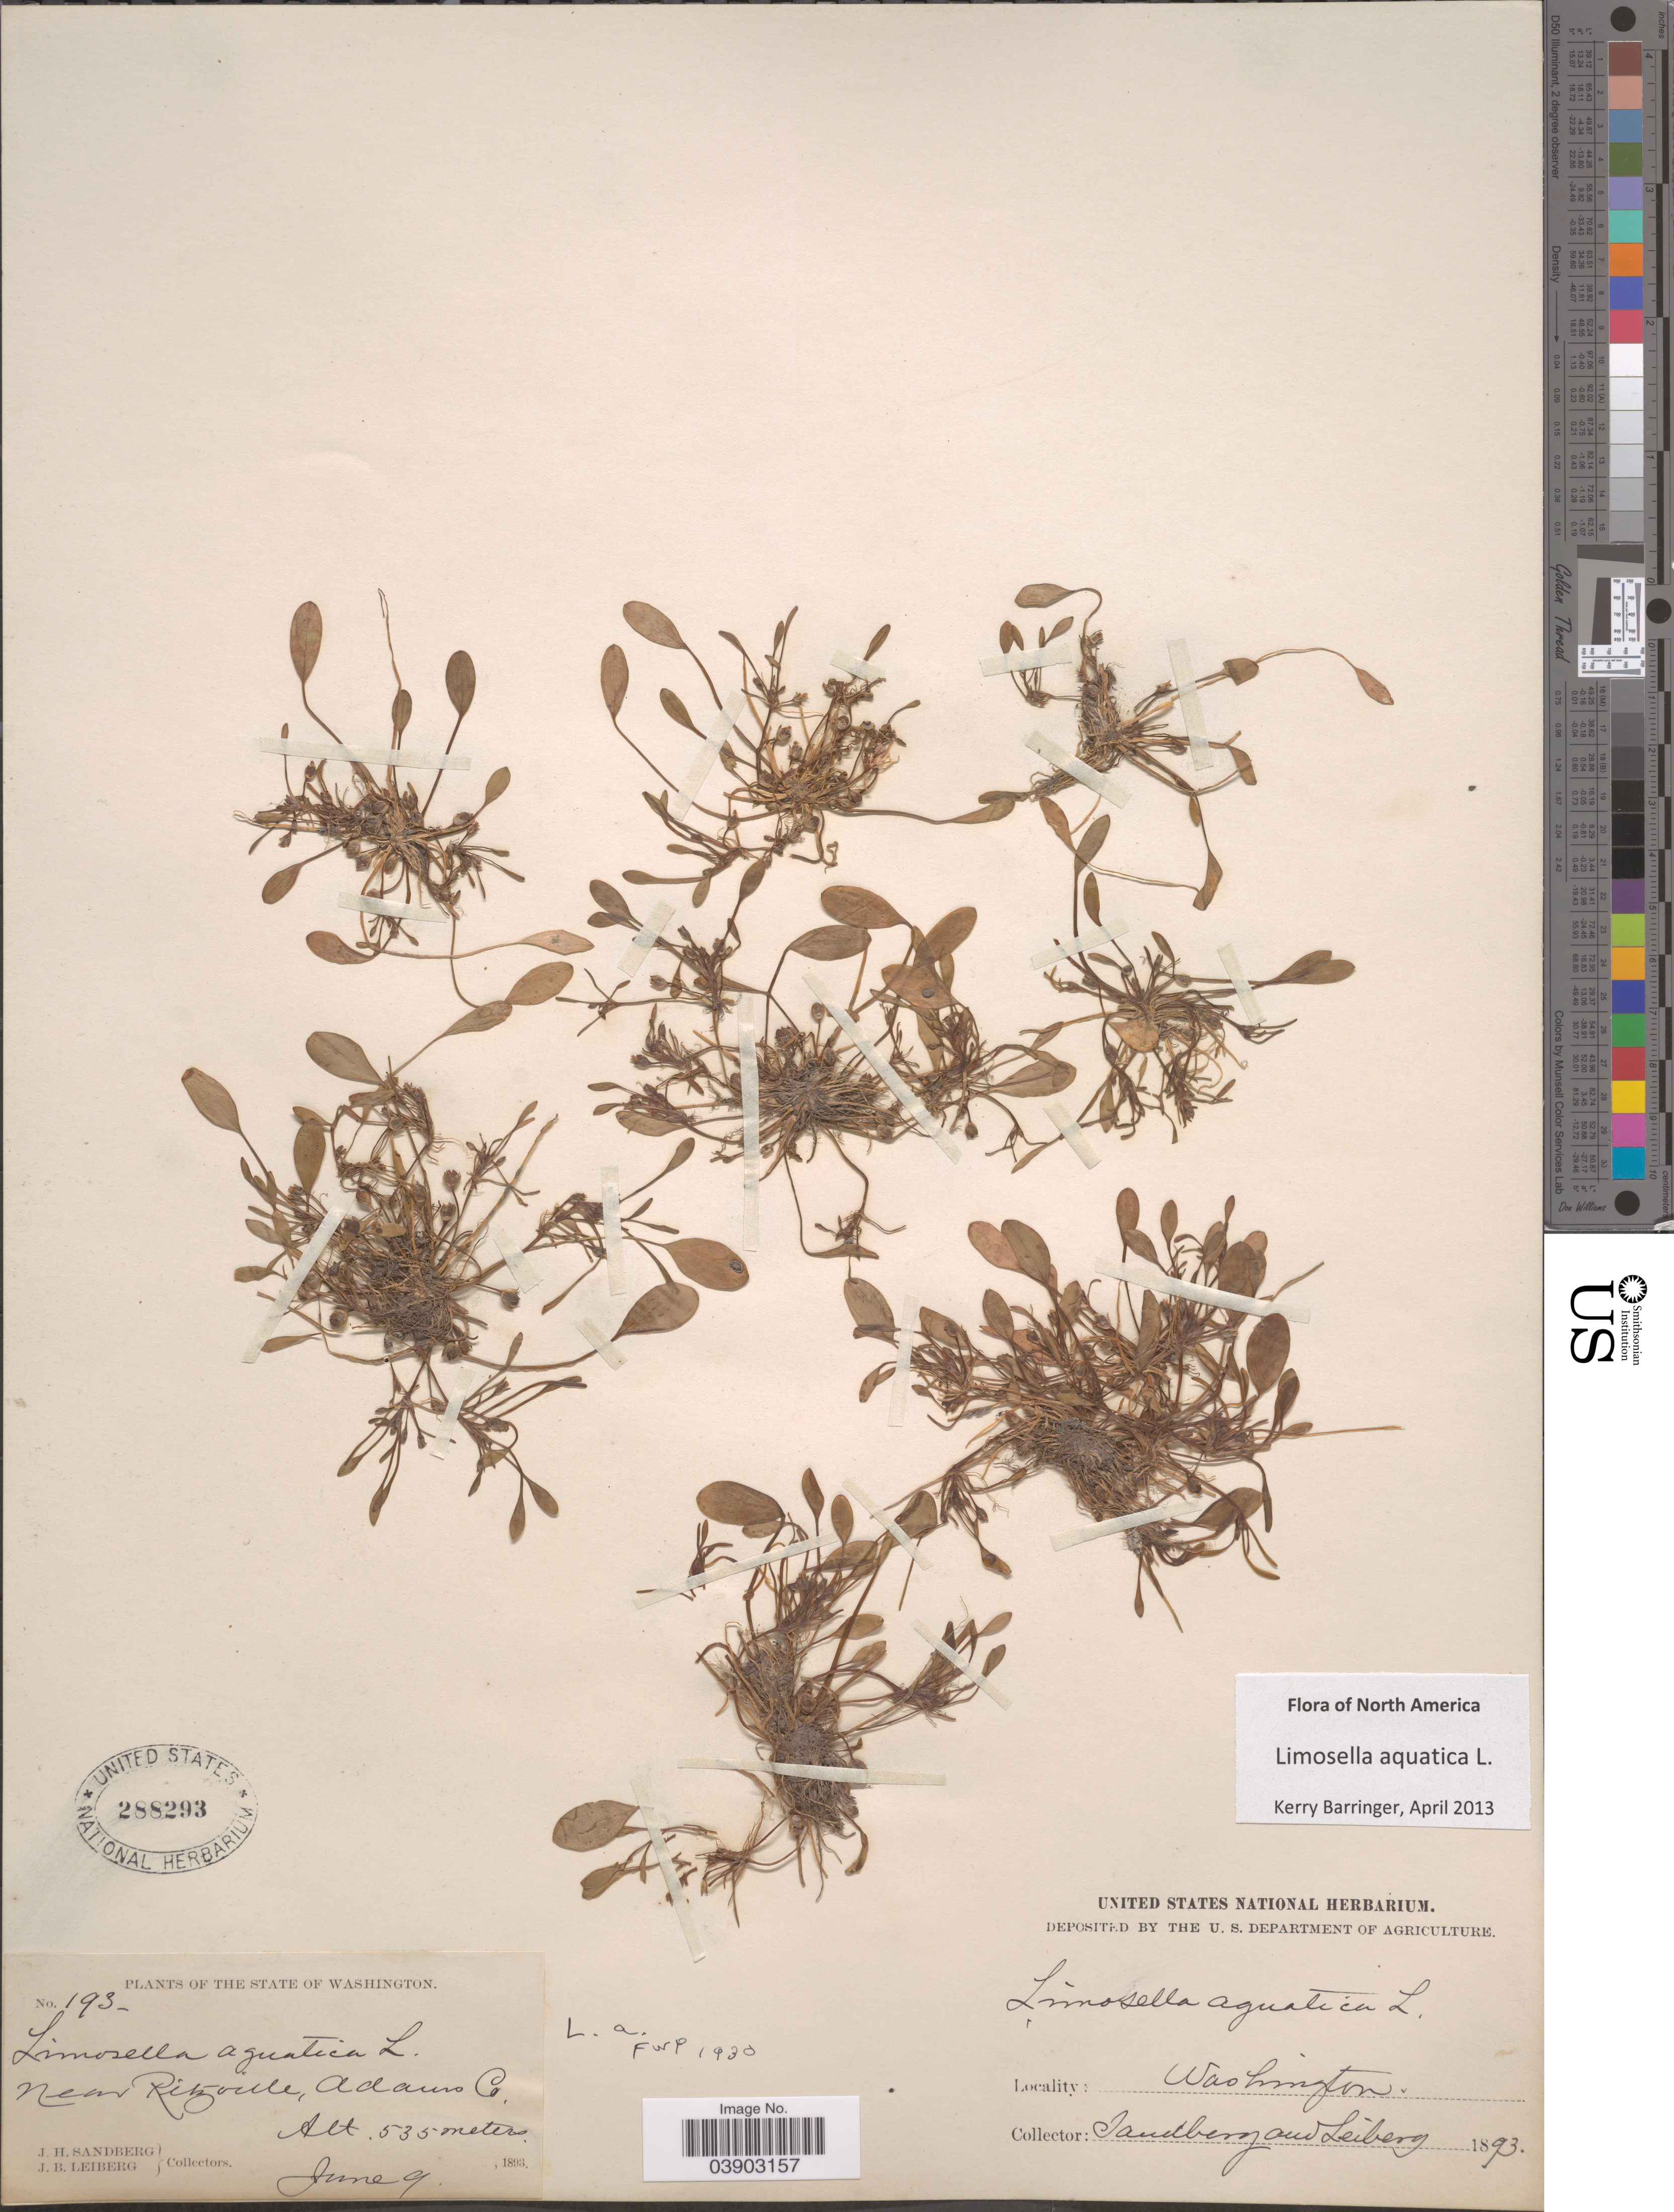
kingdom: Plantae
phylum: Tracheophyta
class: Magnoliopsida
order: Lamiales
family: Scrophulariaceae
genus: Limosella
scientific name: Limosella aquatica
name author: L.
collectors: J. H. Sandberg & J. B. Leiberg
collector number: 193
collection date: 1893-06-09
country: United States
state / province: Washington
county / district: Adams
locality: Near Ritzville, Adams Co.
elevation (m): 535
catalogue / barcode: US 288293